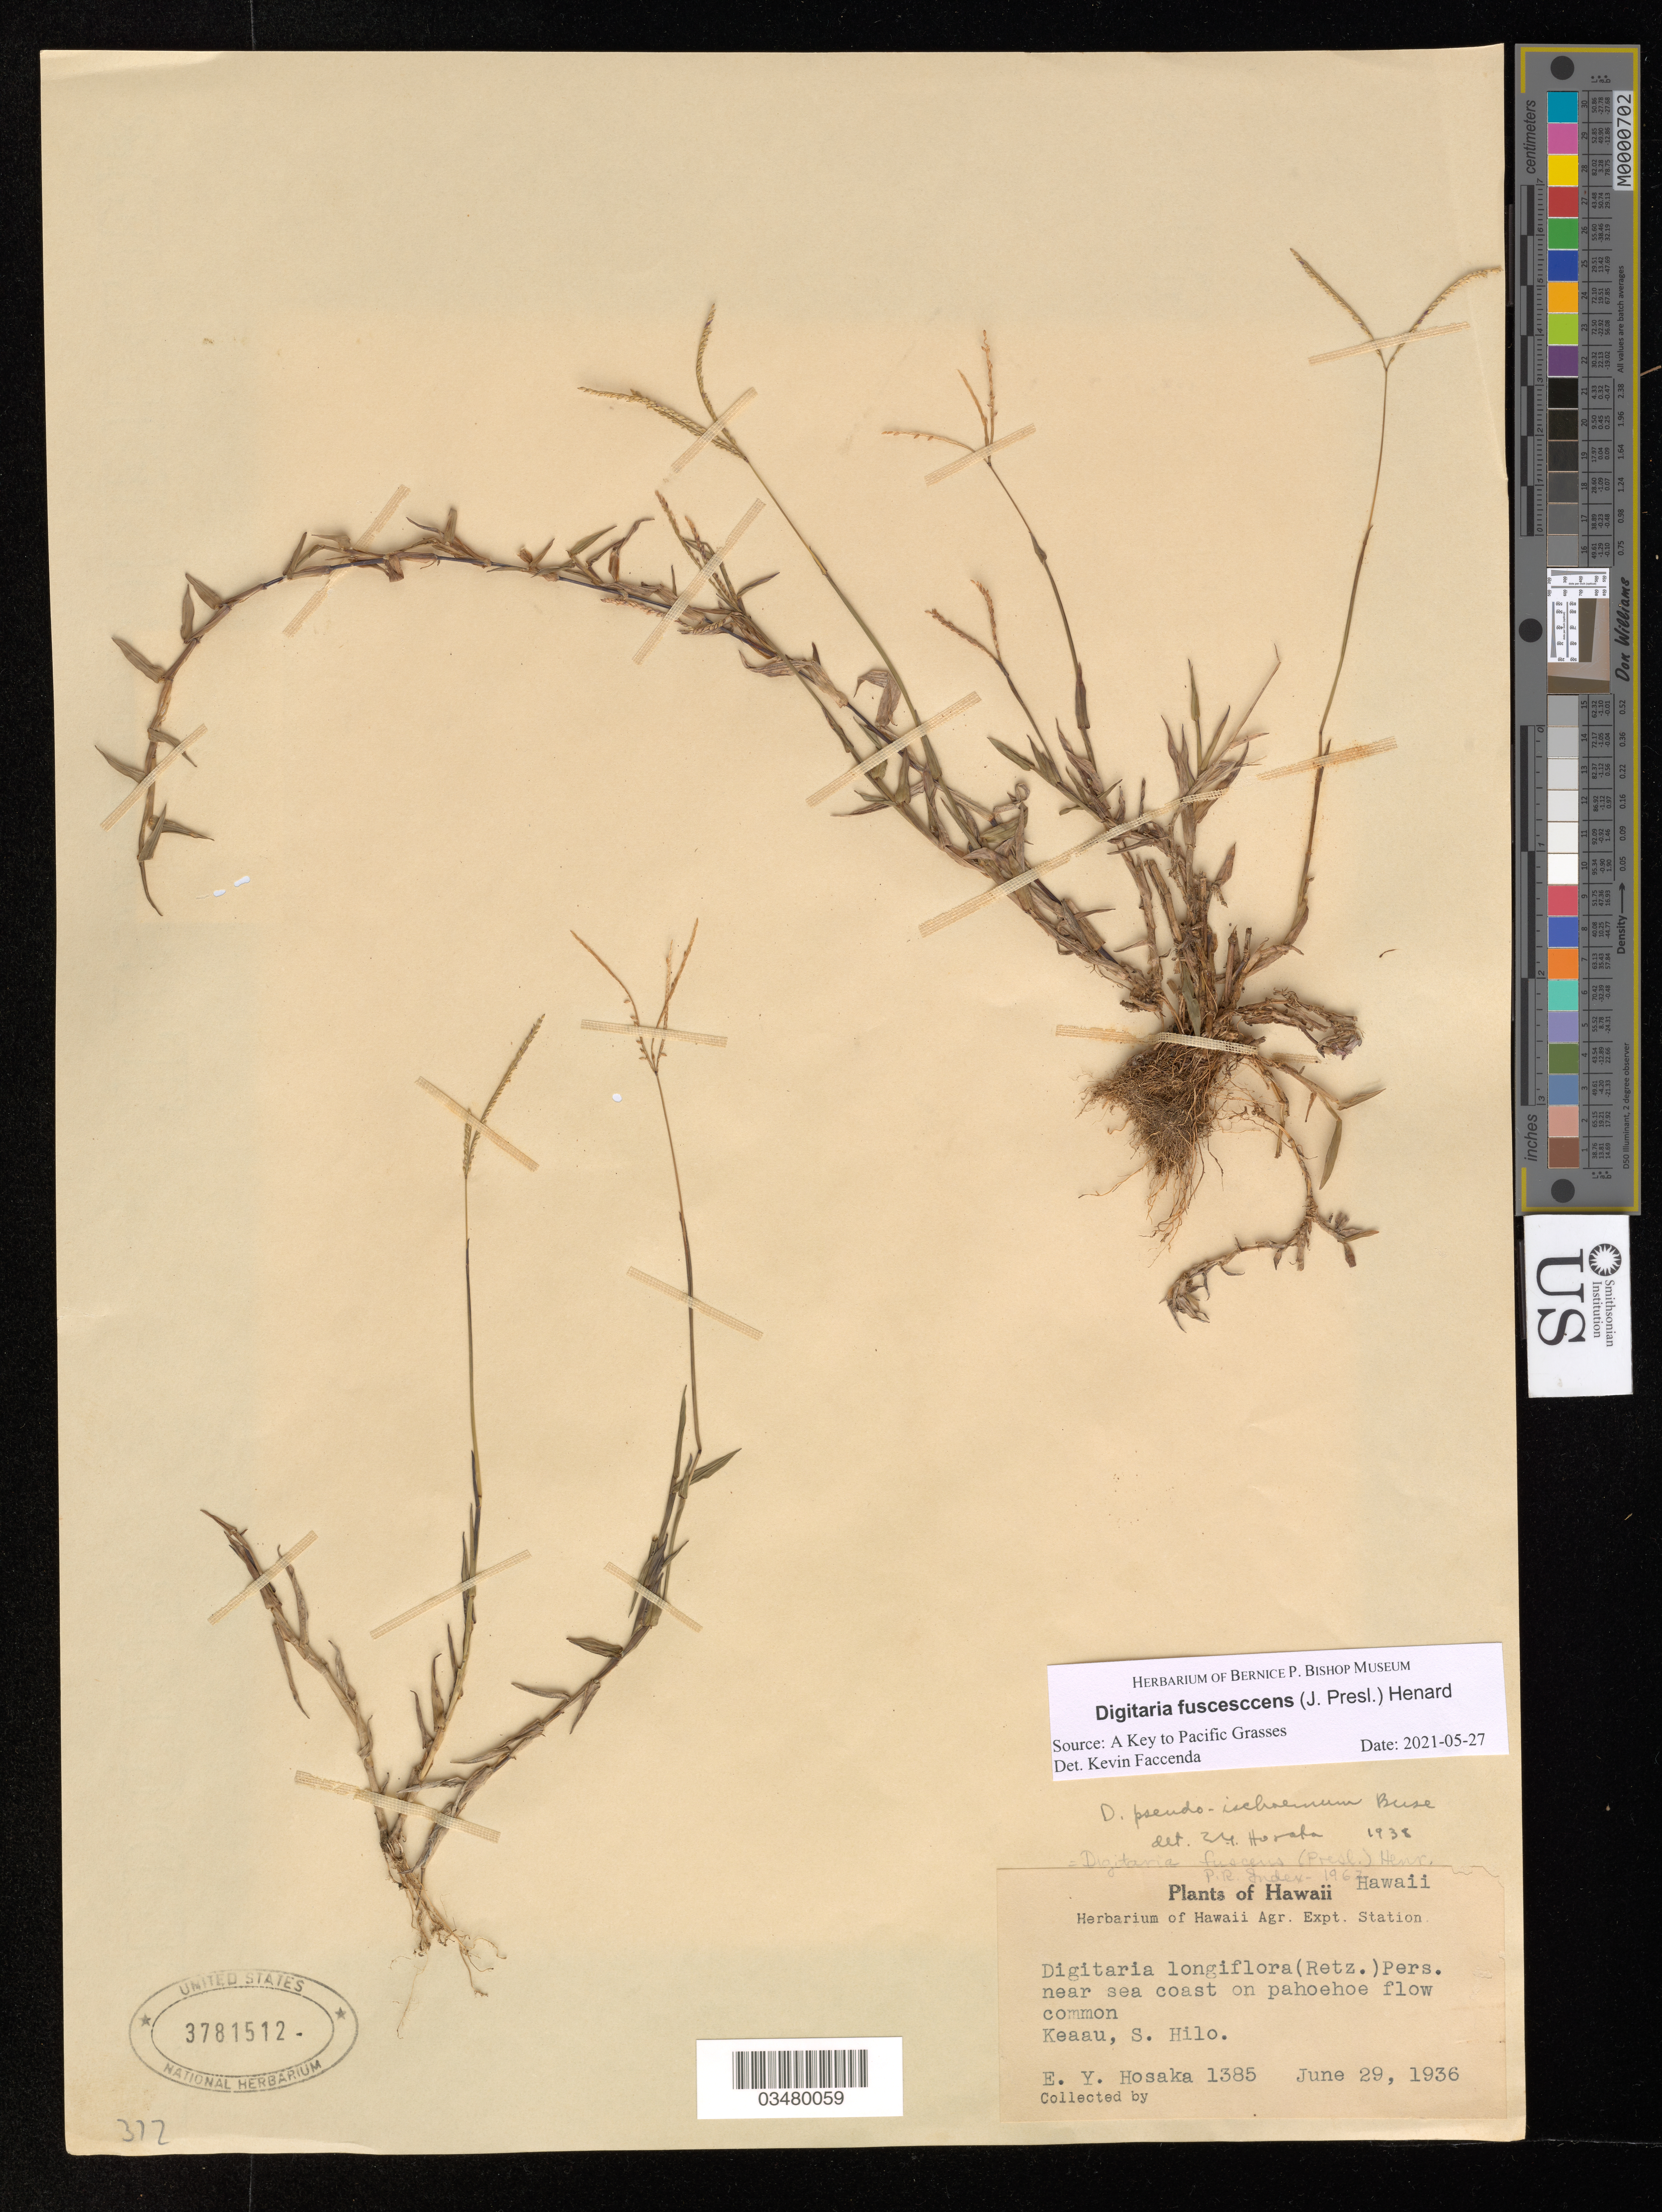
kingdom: Plantae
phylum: Tracheophyta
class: Liliopsida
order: Poales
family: Poaceae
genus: Digitaria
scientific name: Digitaria fuscescens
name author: (J. Presl) Henr.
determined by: Faccenda, K.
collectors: E. Y. Hosaka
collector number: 1385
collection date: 1936-06-29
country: United States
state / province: Hawaii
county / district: Hawaii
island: Hawaii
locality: Keaau, S. Hilo, near sea coast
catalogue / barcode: US 3781512